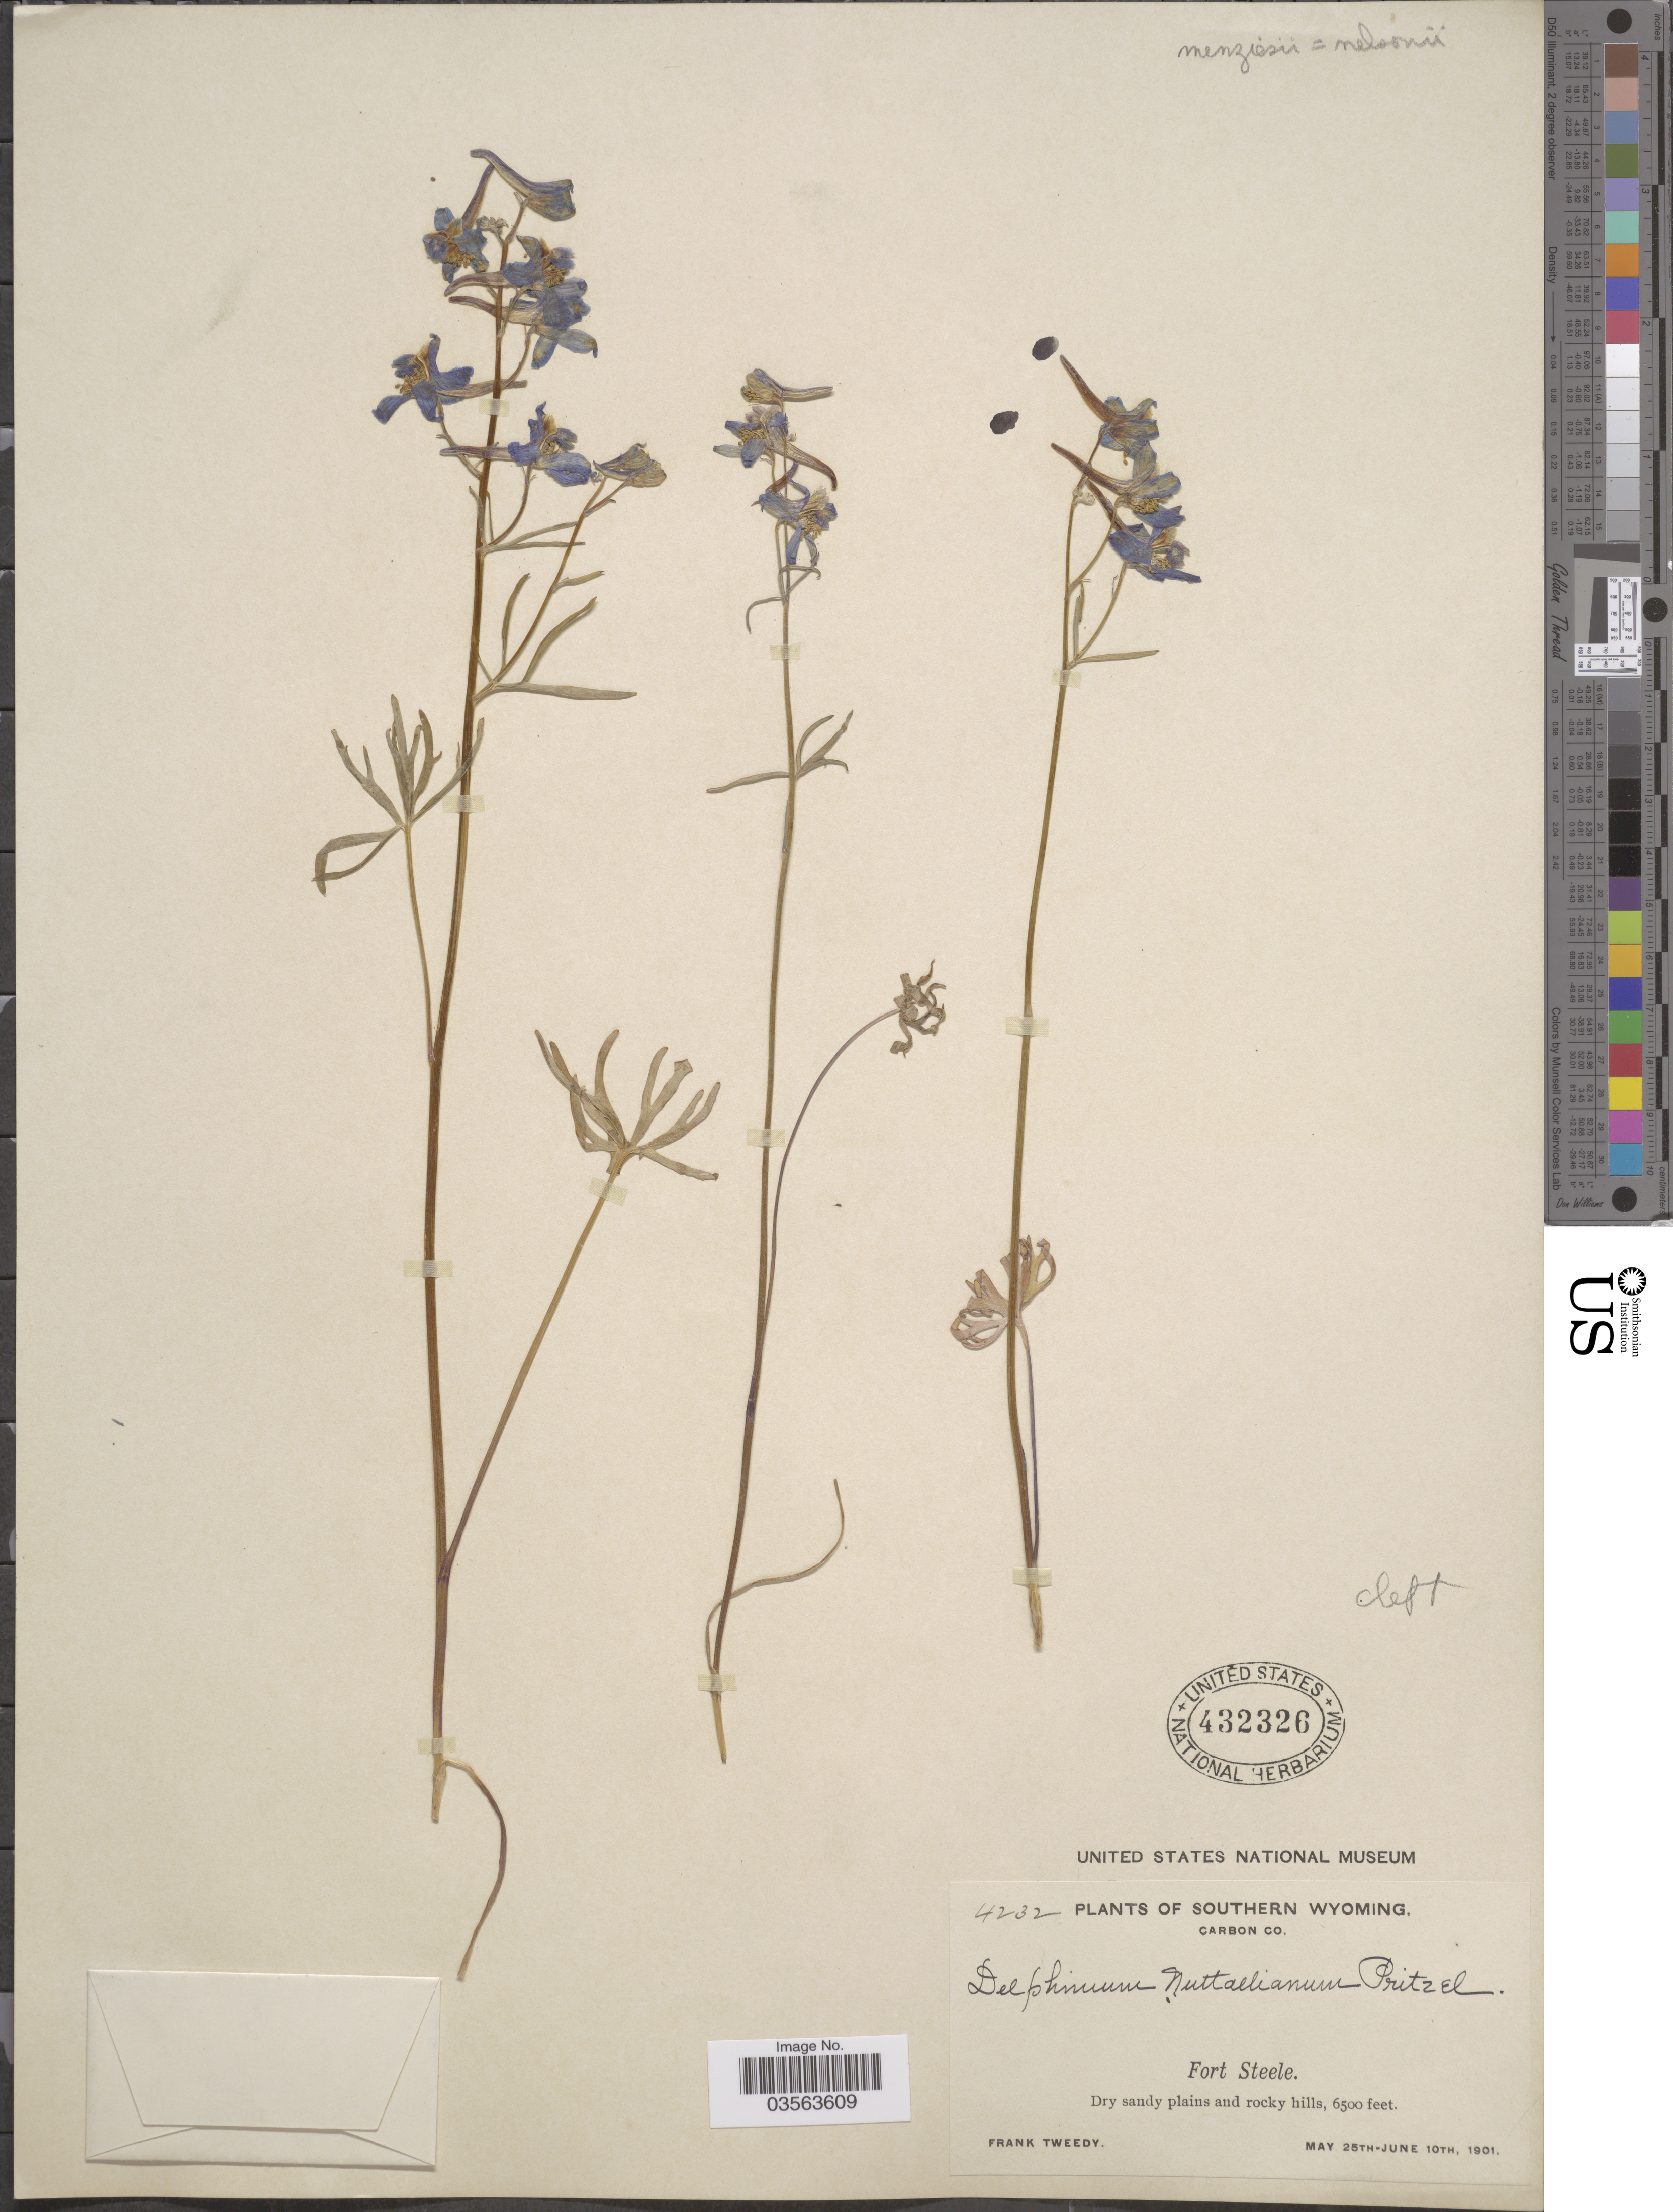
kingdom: Plantae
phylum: Tracheophyta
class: Magnoliopsida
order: Ranunculales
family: Ranunculaceae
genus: Delphinium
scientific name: Delphinium nelsonii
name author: Greene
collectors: F. Tweedy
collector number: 4232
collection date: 1901-05-25/1901-06-10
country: United States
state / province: Wyoming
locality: Southern Wyoming, Carbon Co. Fort Steele.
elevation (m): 1981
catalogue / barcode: US 432326